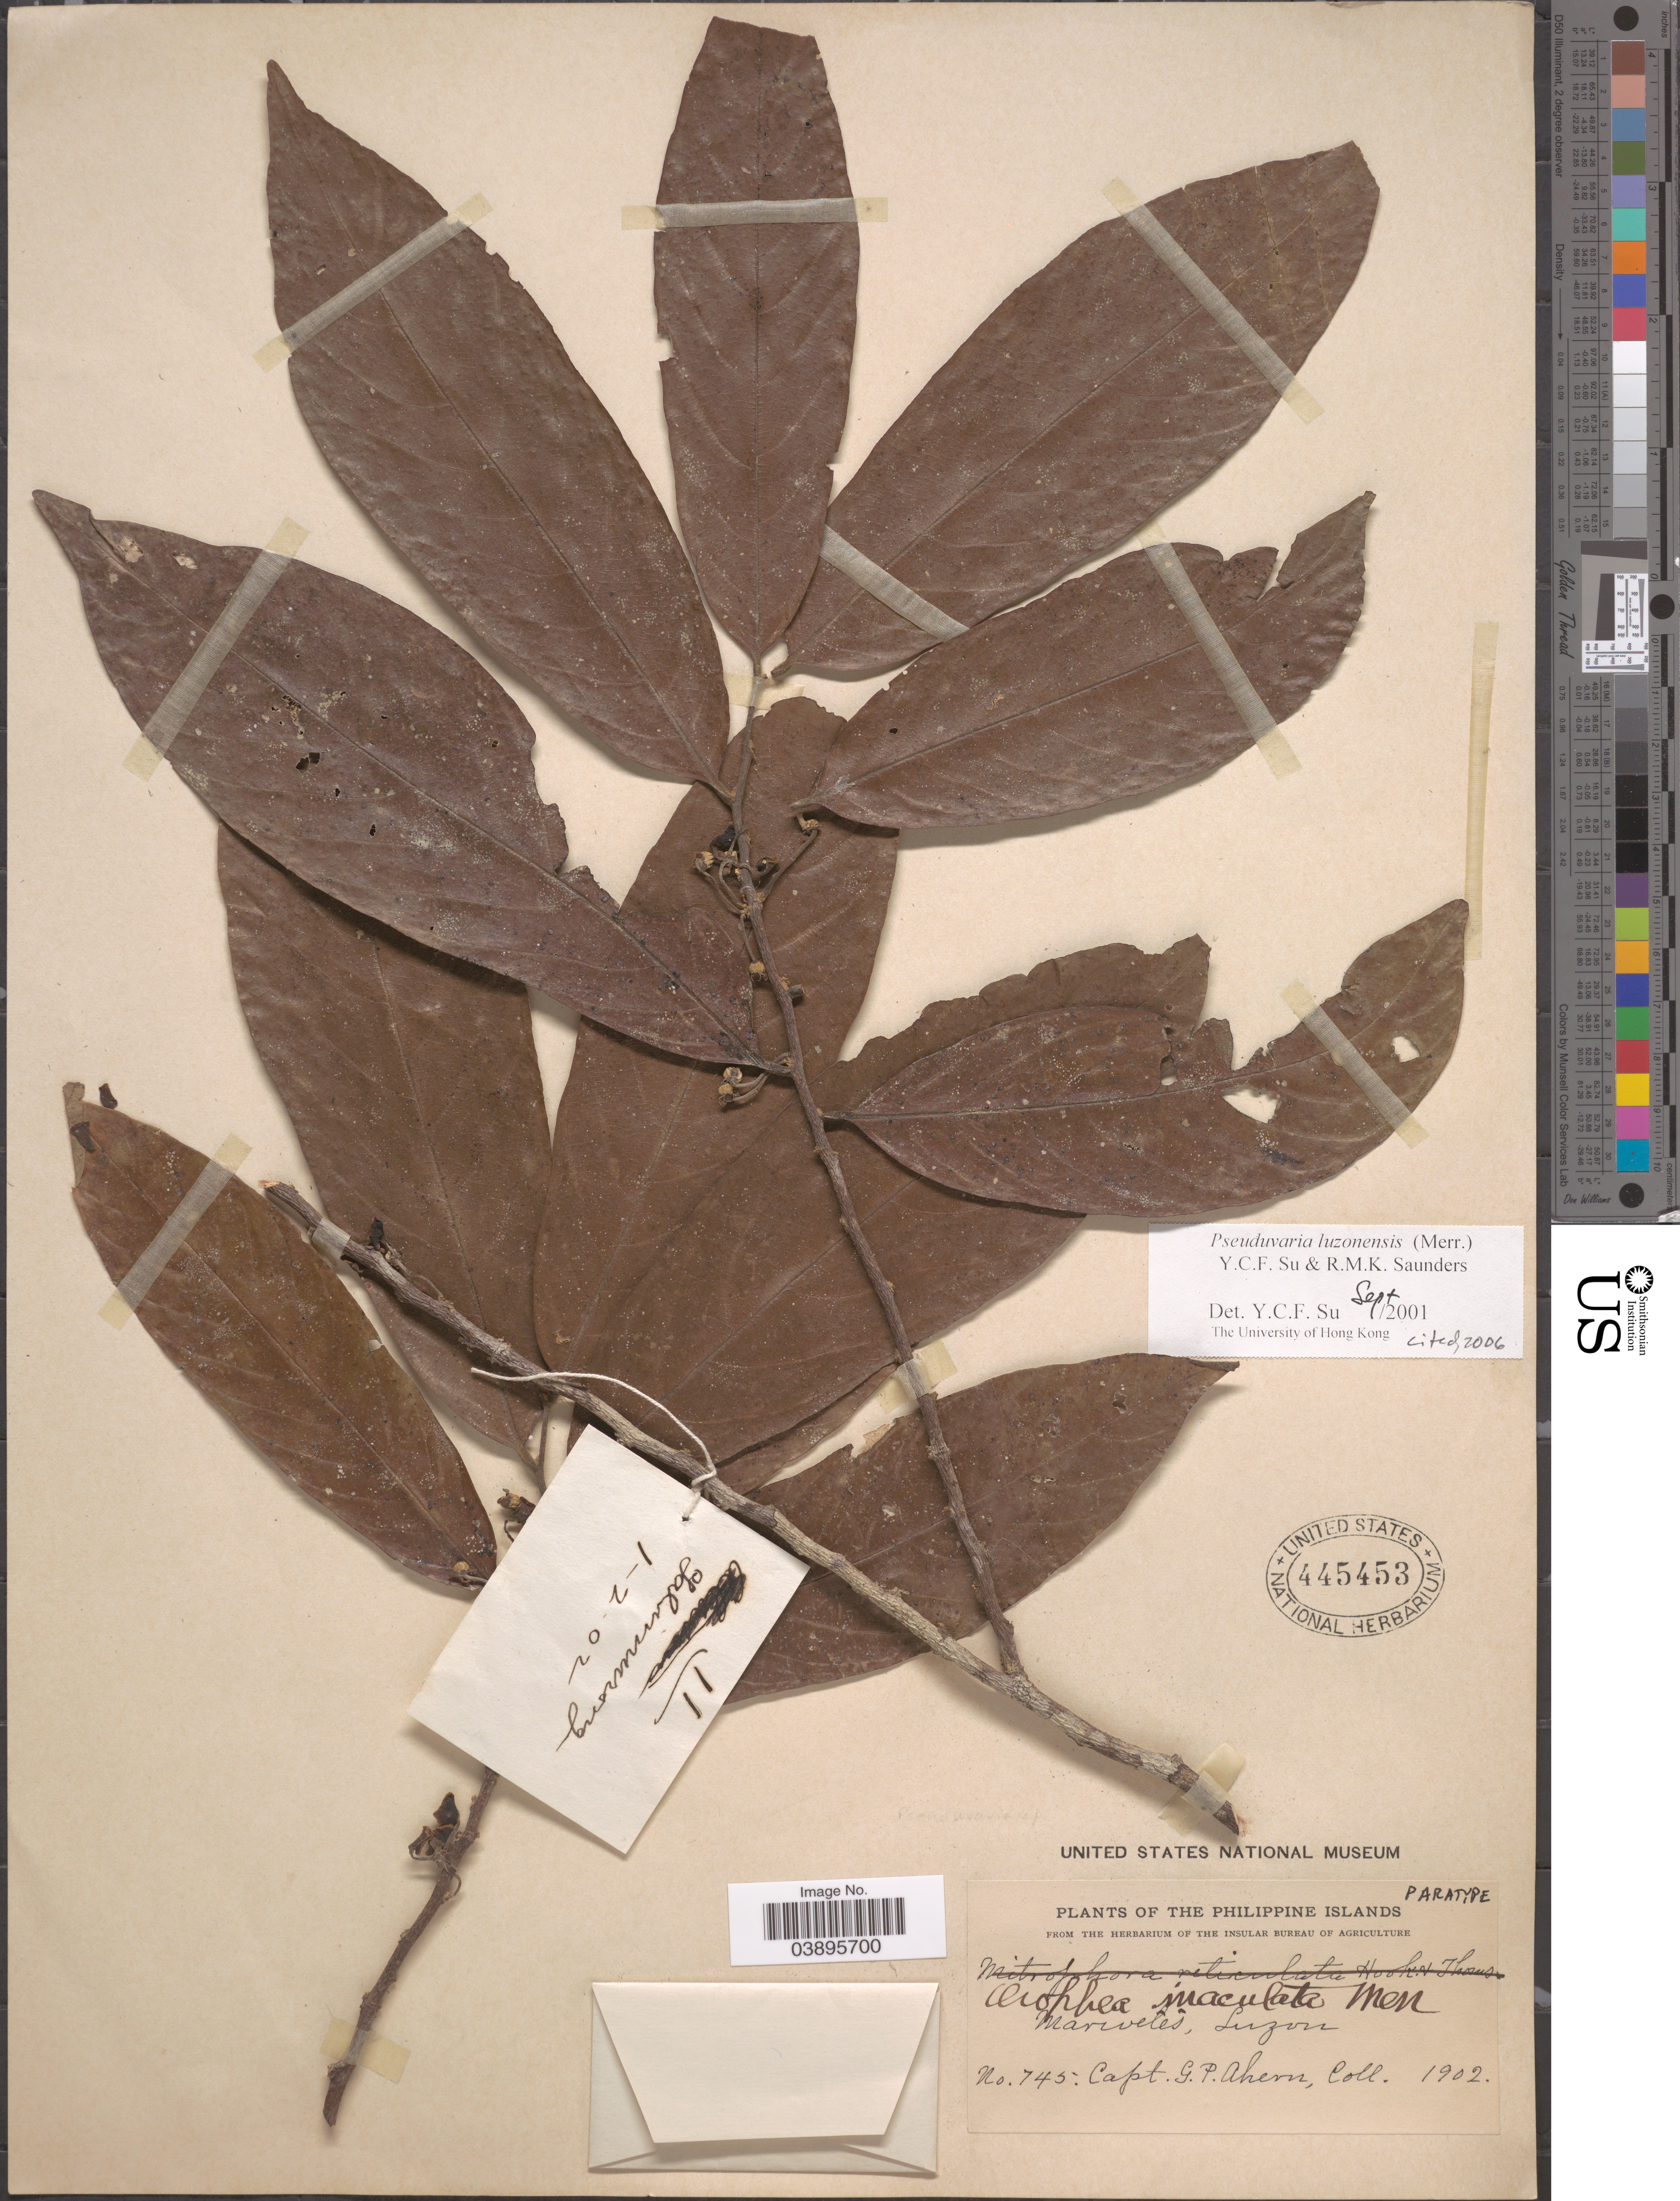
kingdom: Plantae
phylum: Tracheophyta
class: Magnoliopsida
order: Magnoliales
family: Annonaceae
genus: Pseuduvaria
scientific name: Pseuduvaria luzoniensis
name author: (Merr.) Y.C.F. Su & R.M.K. Saunders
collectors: G. Ahern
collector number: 745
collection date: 1902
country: Philippines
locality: Mariveles, Luzon.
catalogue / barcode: US 445453